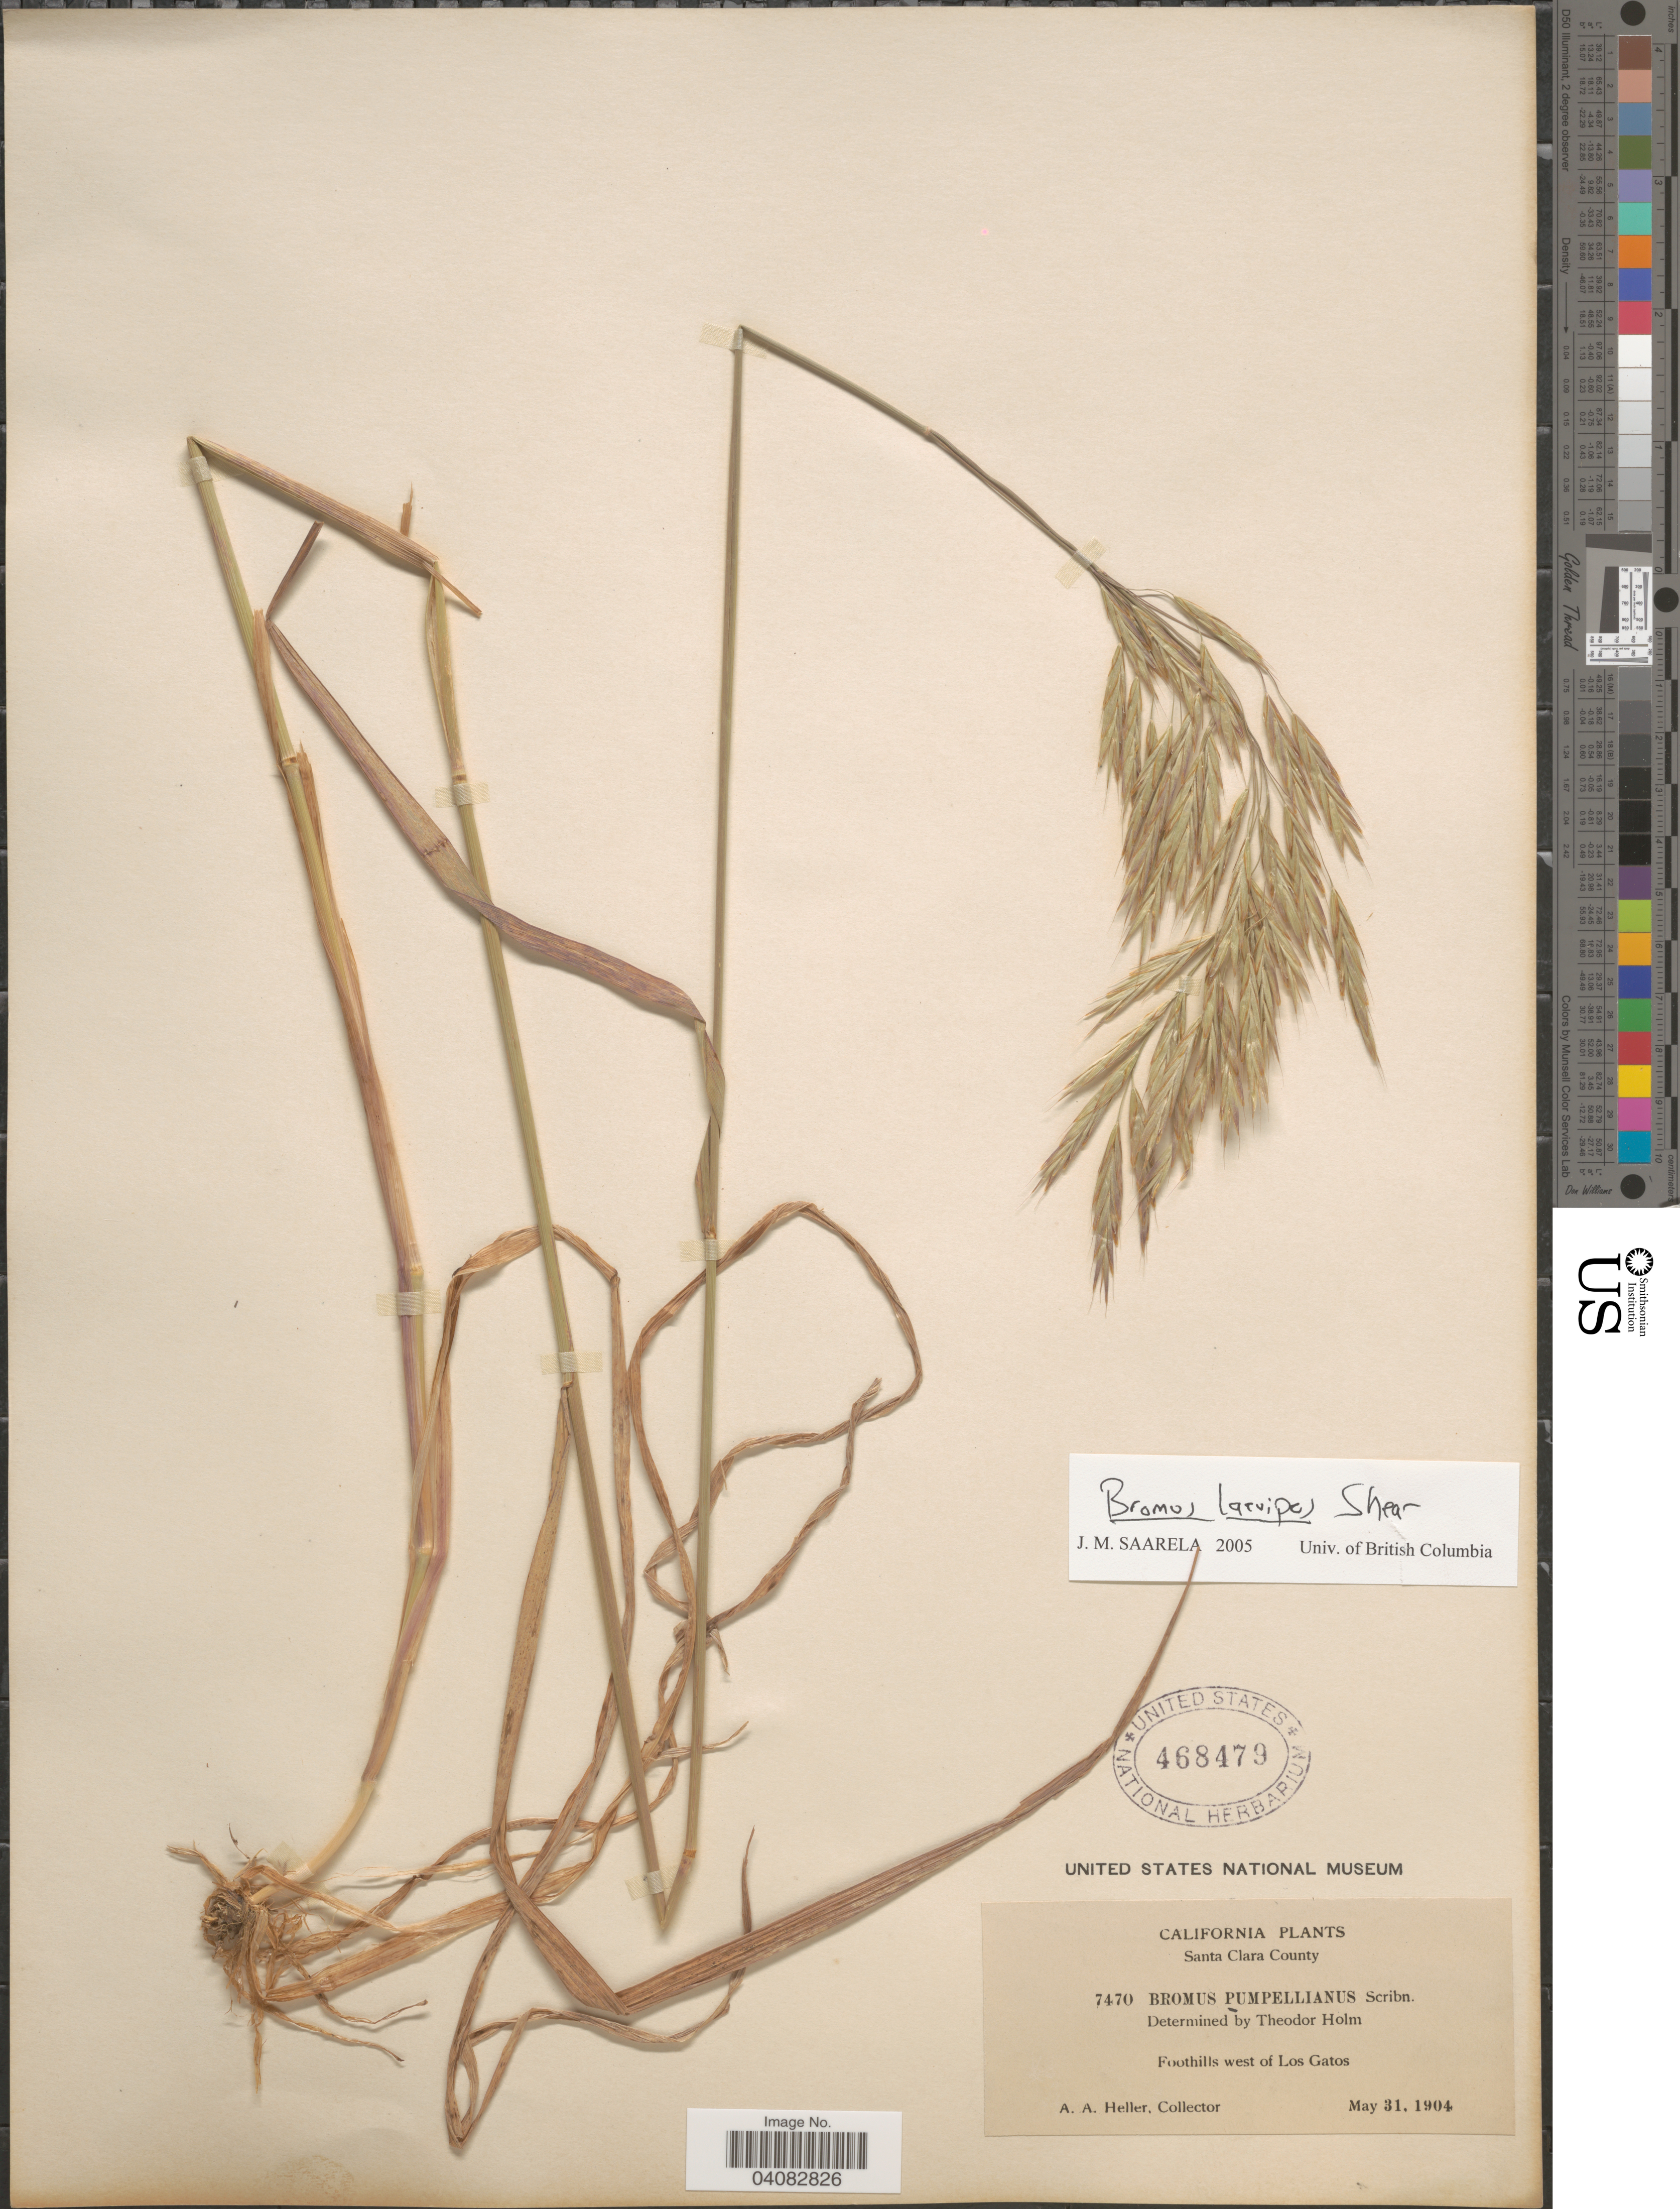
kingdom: Plantae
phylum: Tracheophyta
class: Liliopsida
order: Poales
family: Poaceae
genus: Bromus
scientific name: Bromus laevipes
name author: Shear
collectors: A. A. Heller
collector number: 7470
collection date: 1904-05-31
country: United States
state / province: California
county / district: Santa Clara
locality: Santa Clara County. Foothills west of Los Gatos.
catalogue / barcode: US 468479